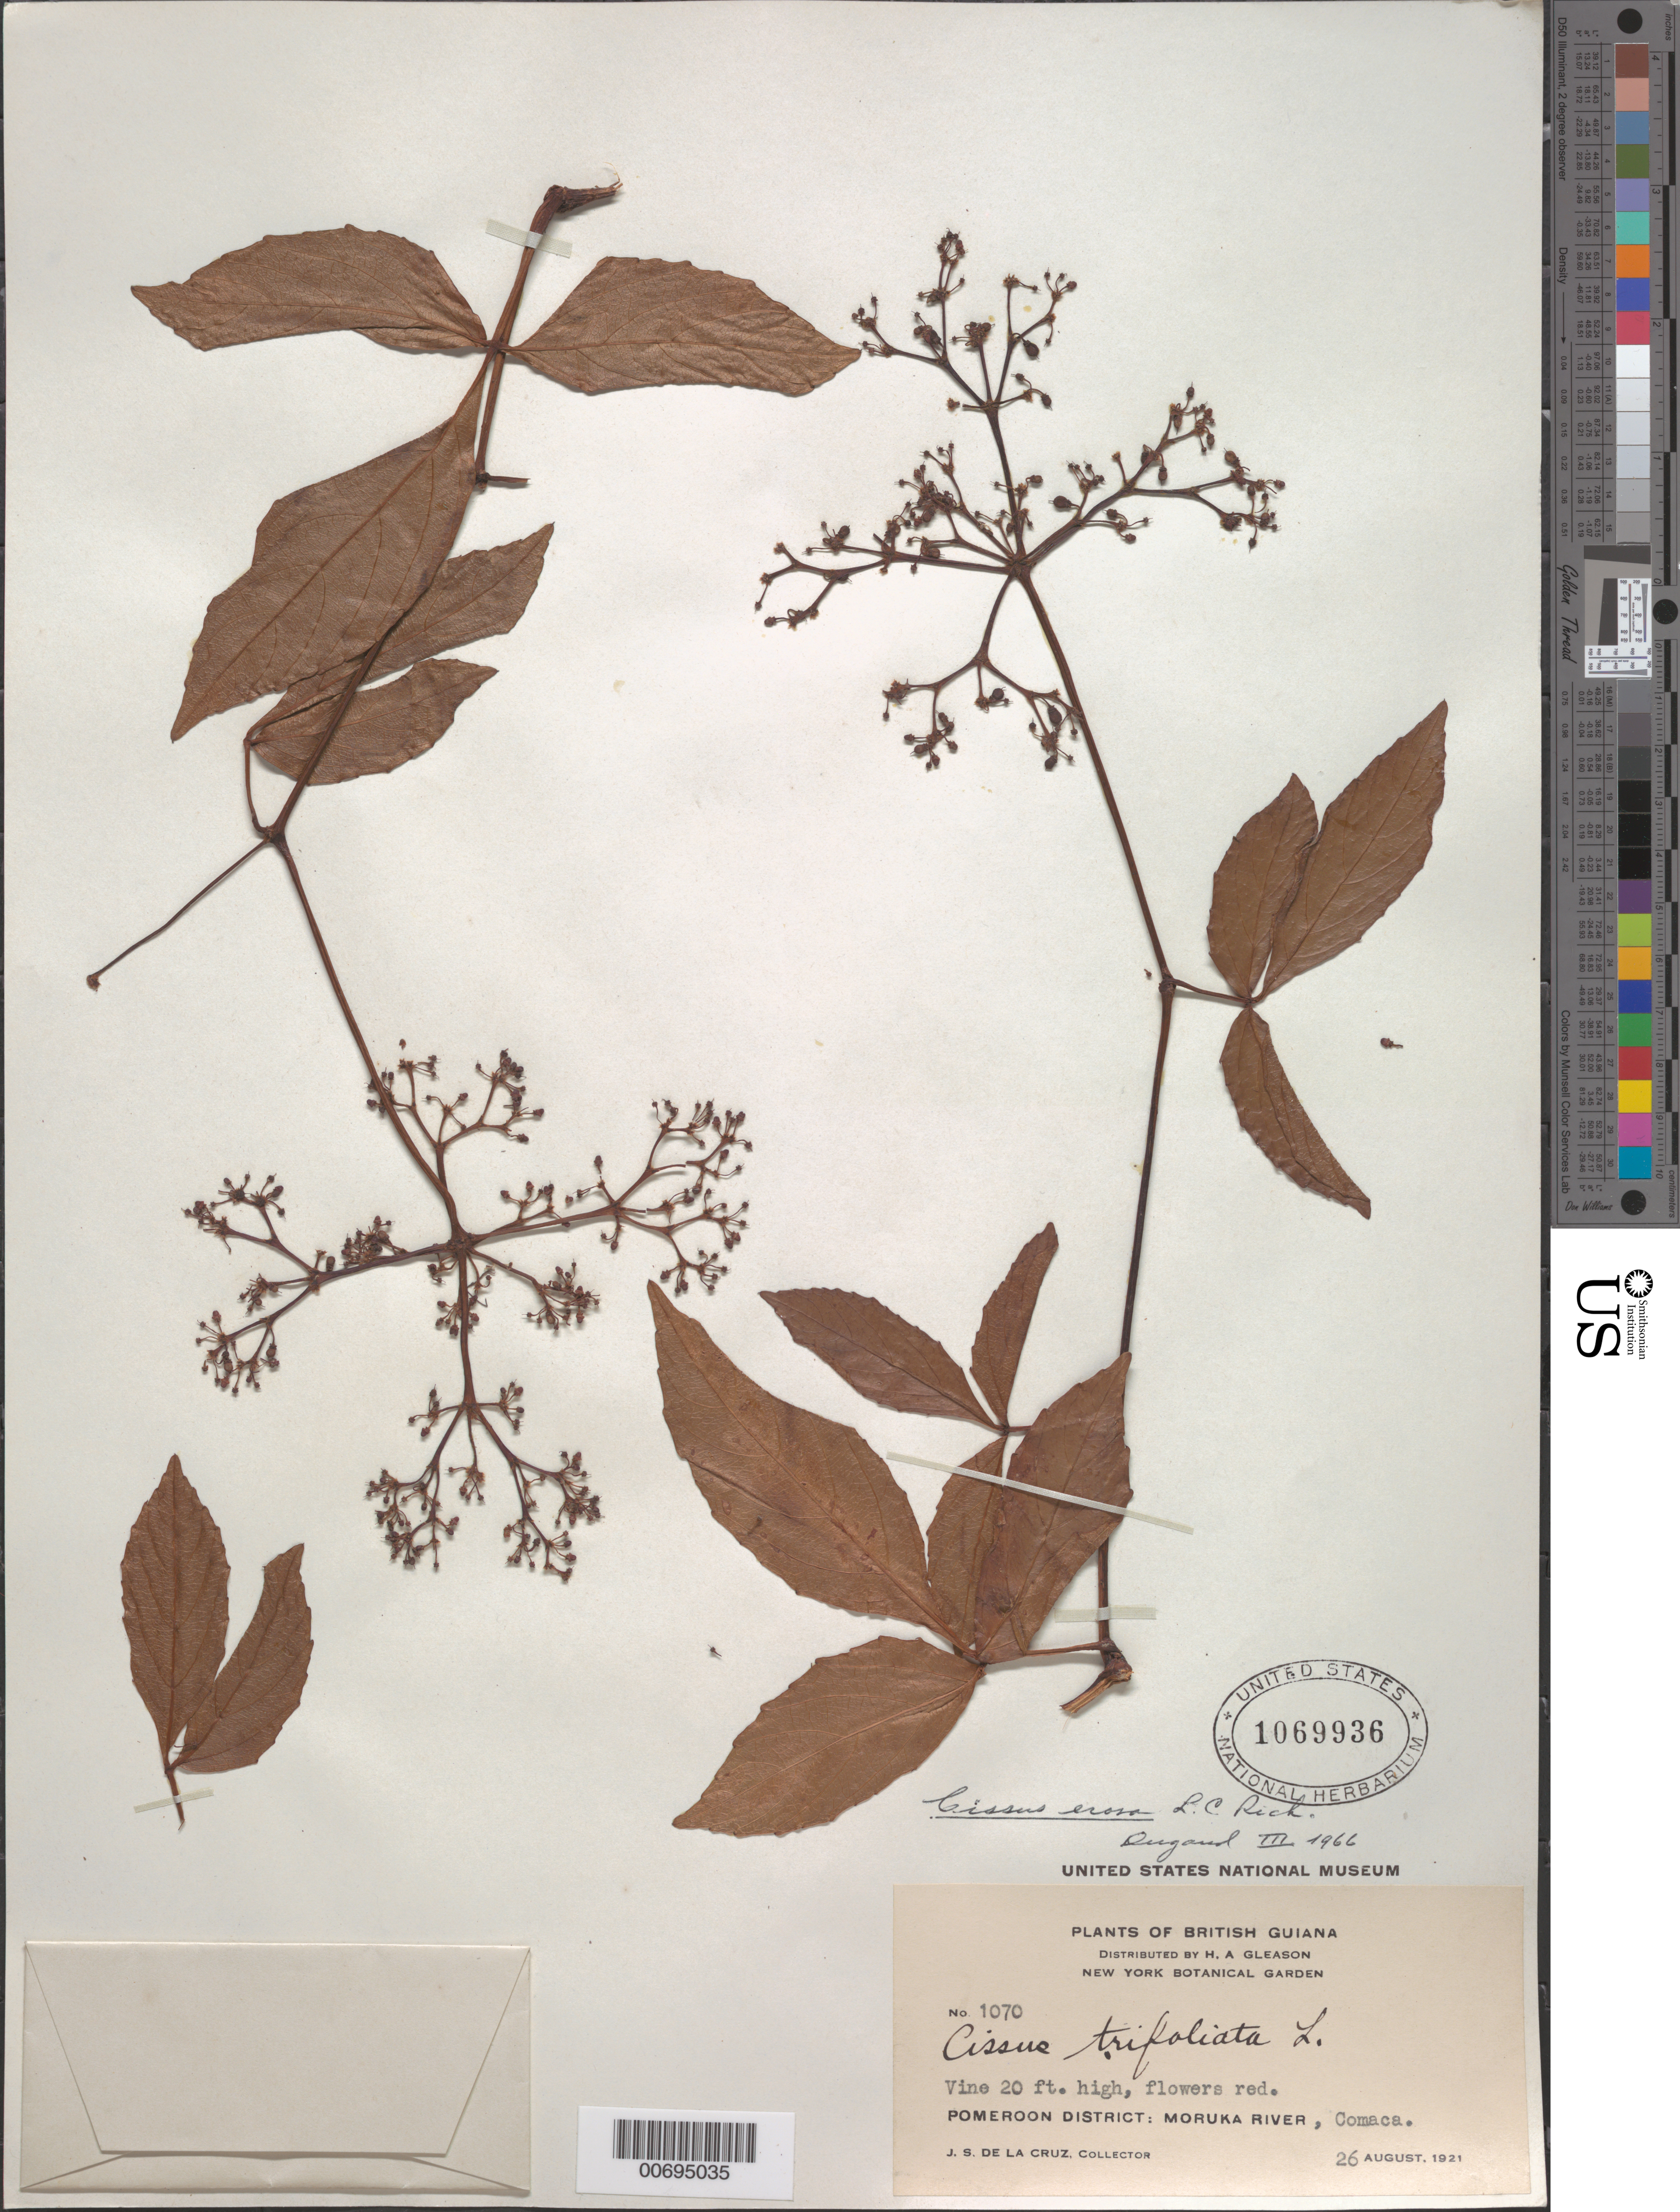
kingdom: Plantae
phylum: Tracheophyta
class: Magnoliopsida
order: Vitales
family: Vitaceae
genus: Cissus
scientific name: Cissus erosa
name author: Rich.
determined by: Dugand, --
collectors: J. S. de la Cruz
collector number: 1070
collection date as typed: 26-Aug-21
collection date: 1921-08-26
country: Guyana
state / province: Barima-Waini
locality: Comaca, Moruka R., Pomeroon Dist.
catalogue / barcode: US 1069936